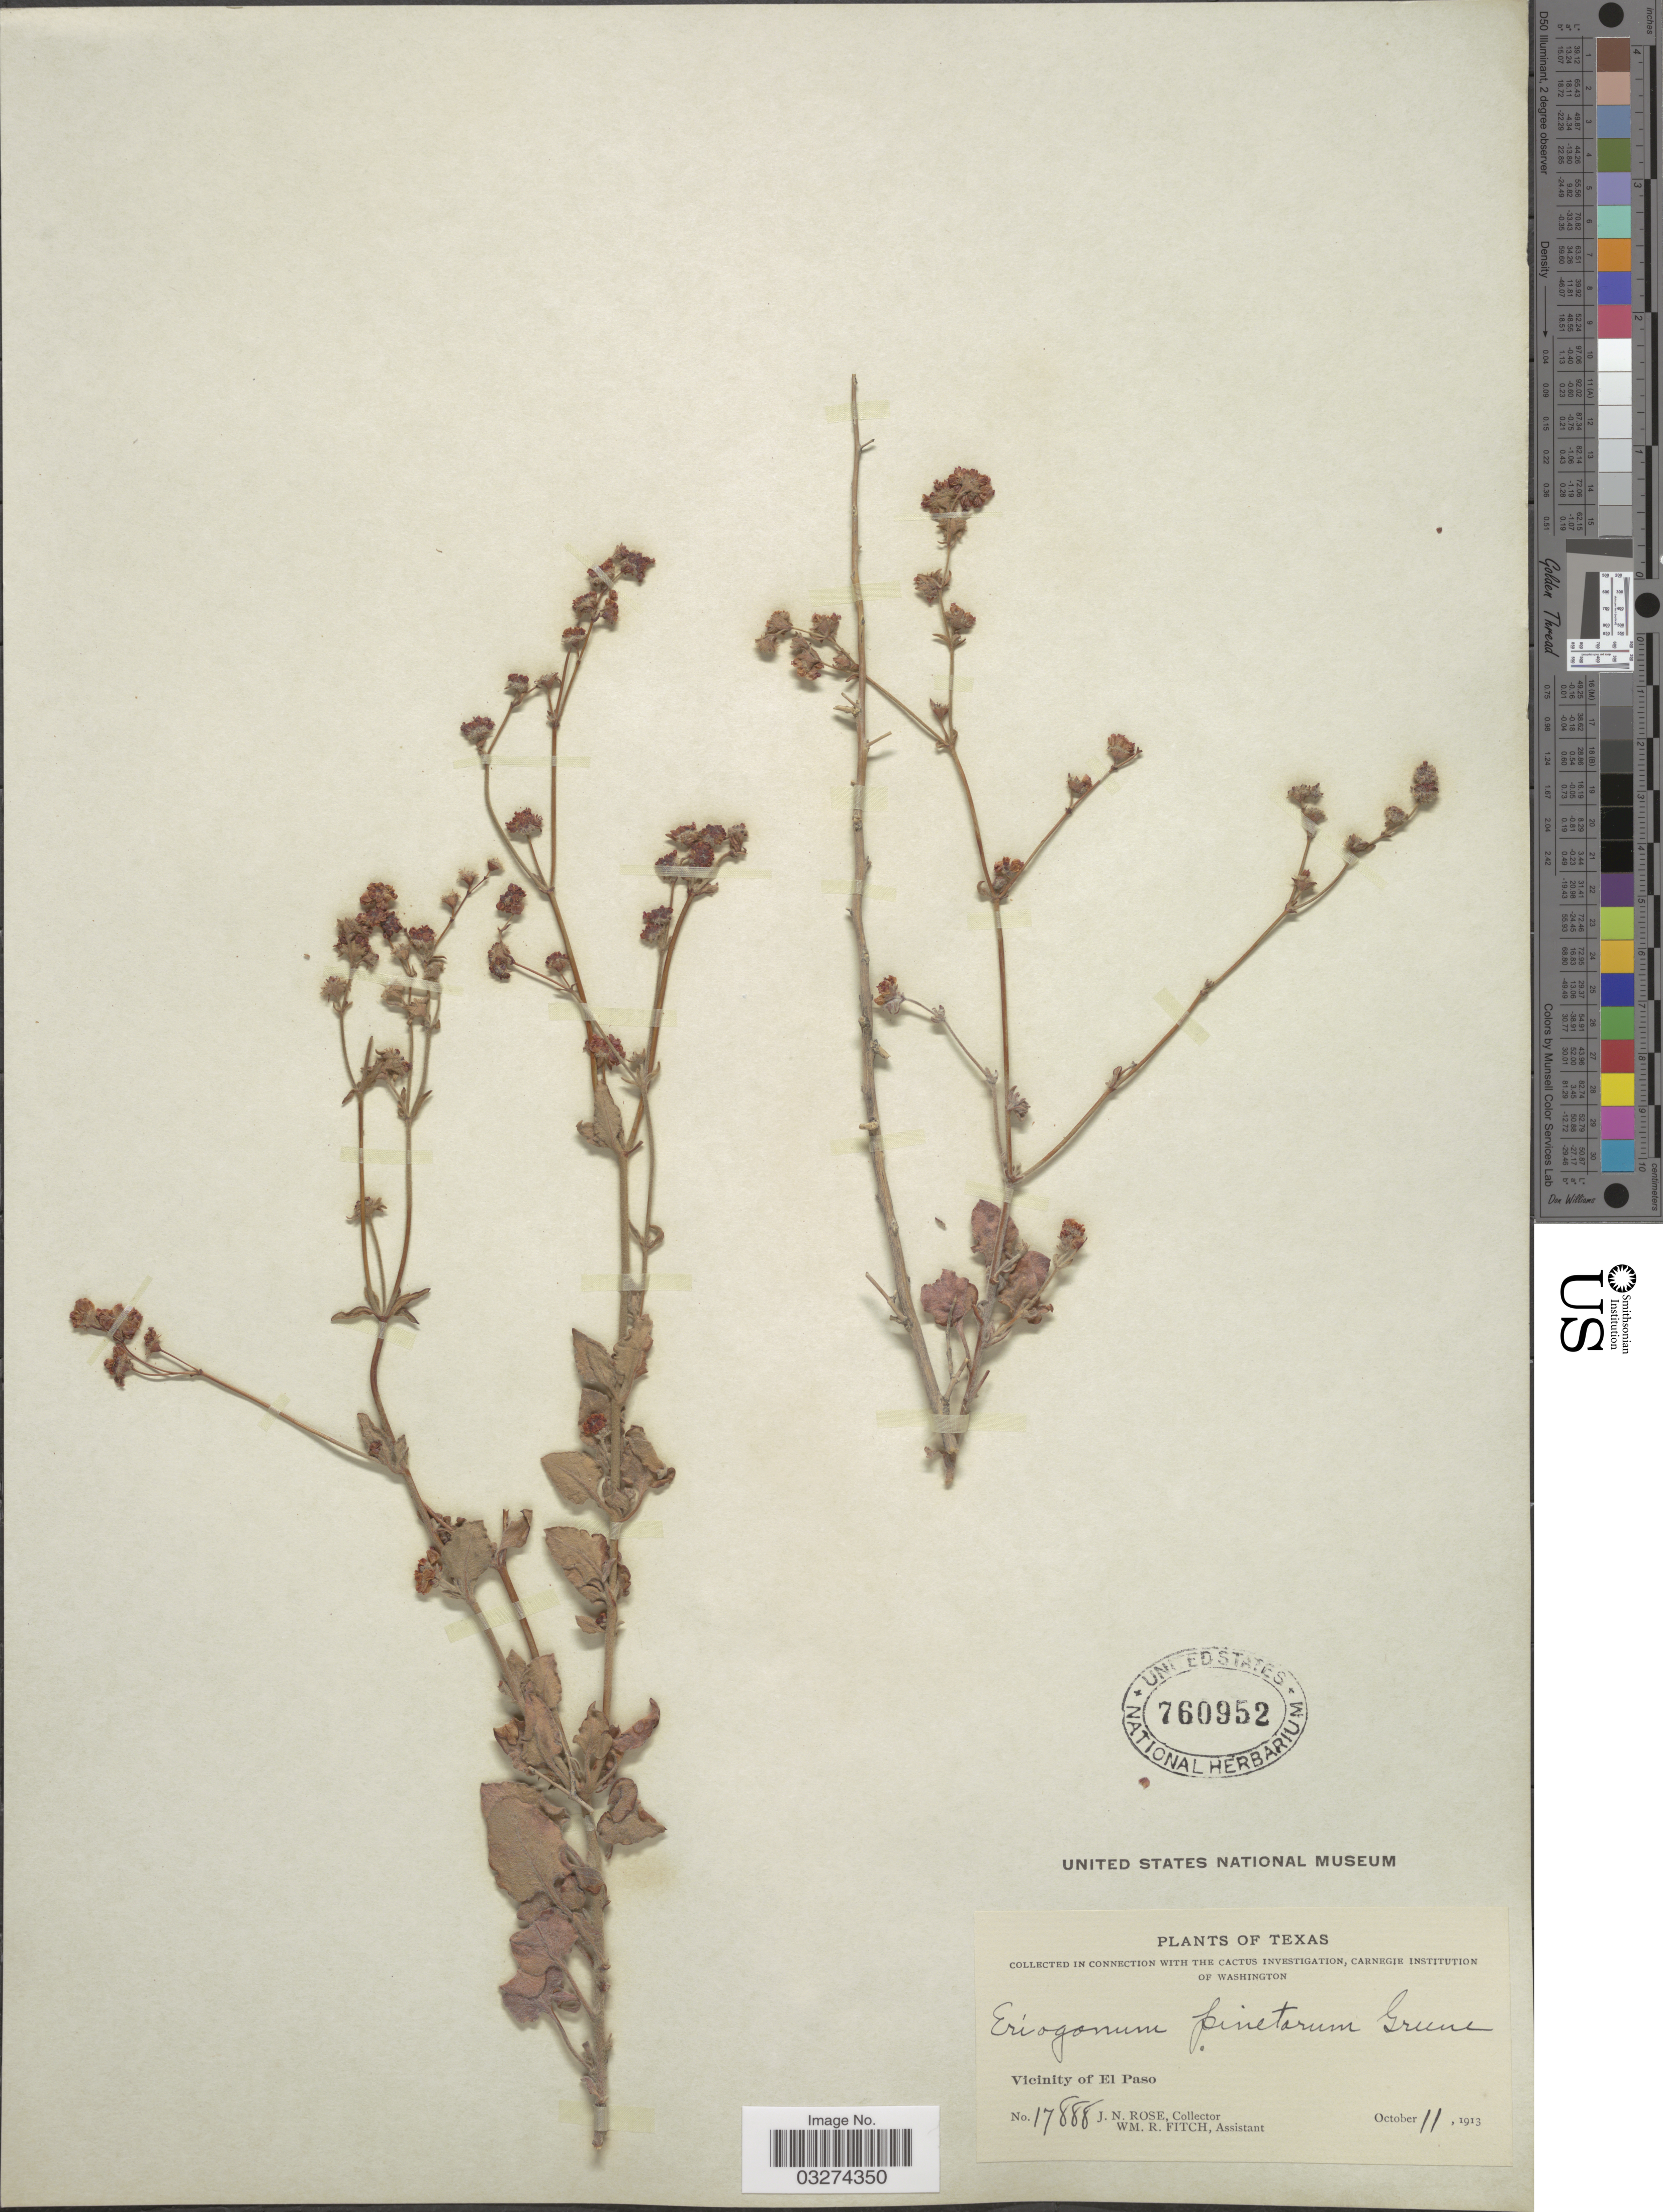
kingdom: Plantae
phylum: Tracheophyta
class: Magnoliopsida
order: Caryophyllales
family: Polygonaceae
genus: Eriogonum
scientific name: Eriogonum abertianum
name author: Torr.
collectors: J. N. Rose & W. R. Fitch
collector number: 17888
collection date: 1913-10-11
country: United States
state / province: Texas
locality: Vicinity of El Paso.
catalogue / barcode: US 760952